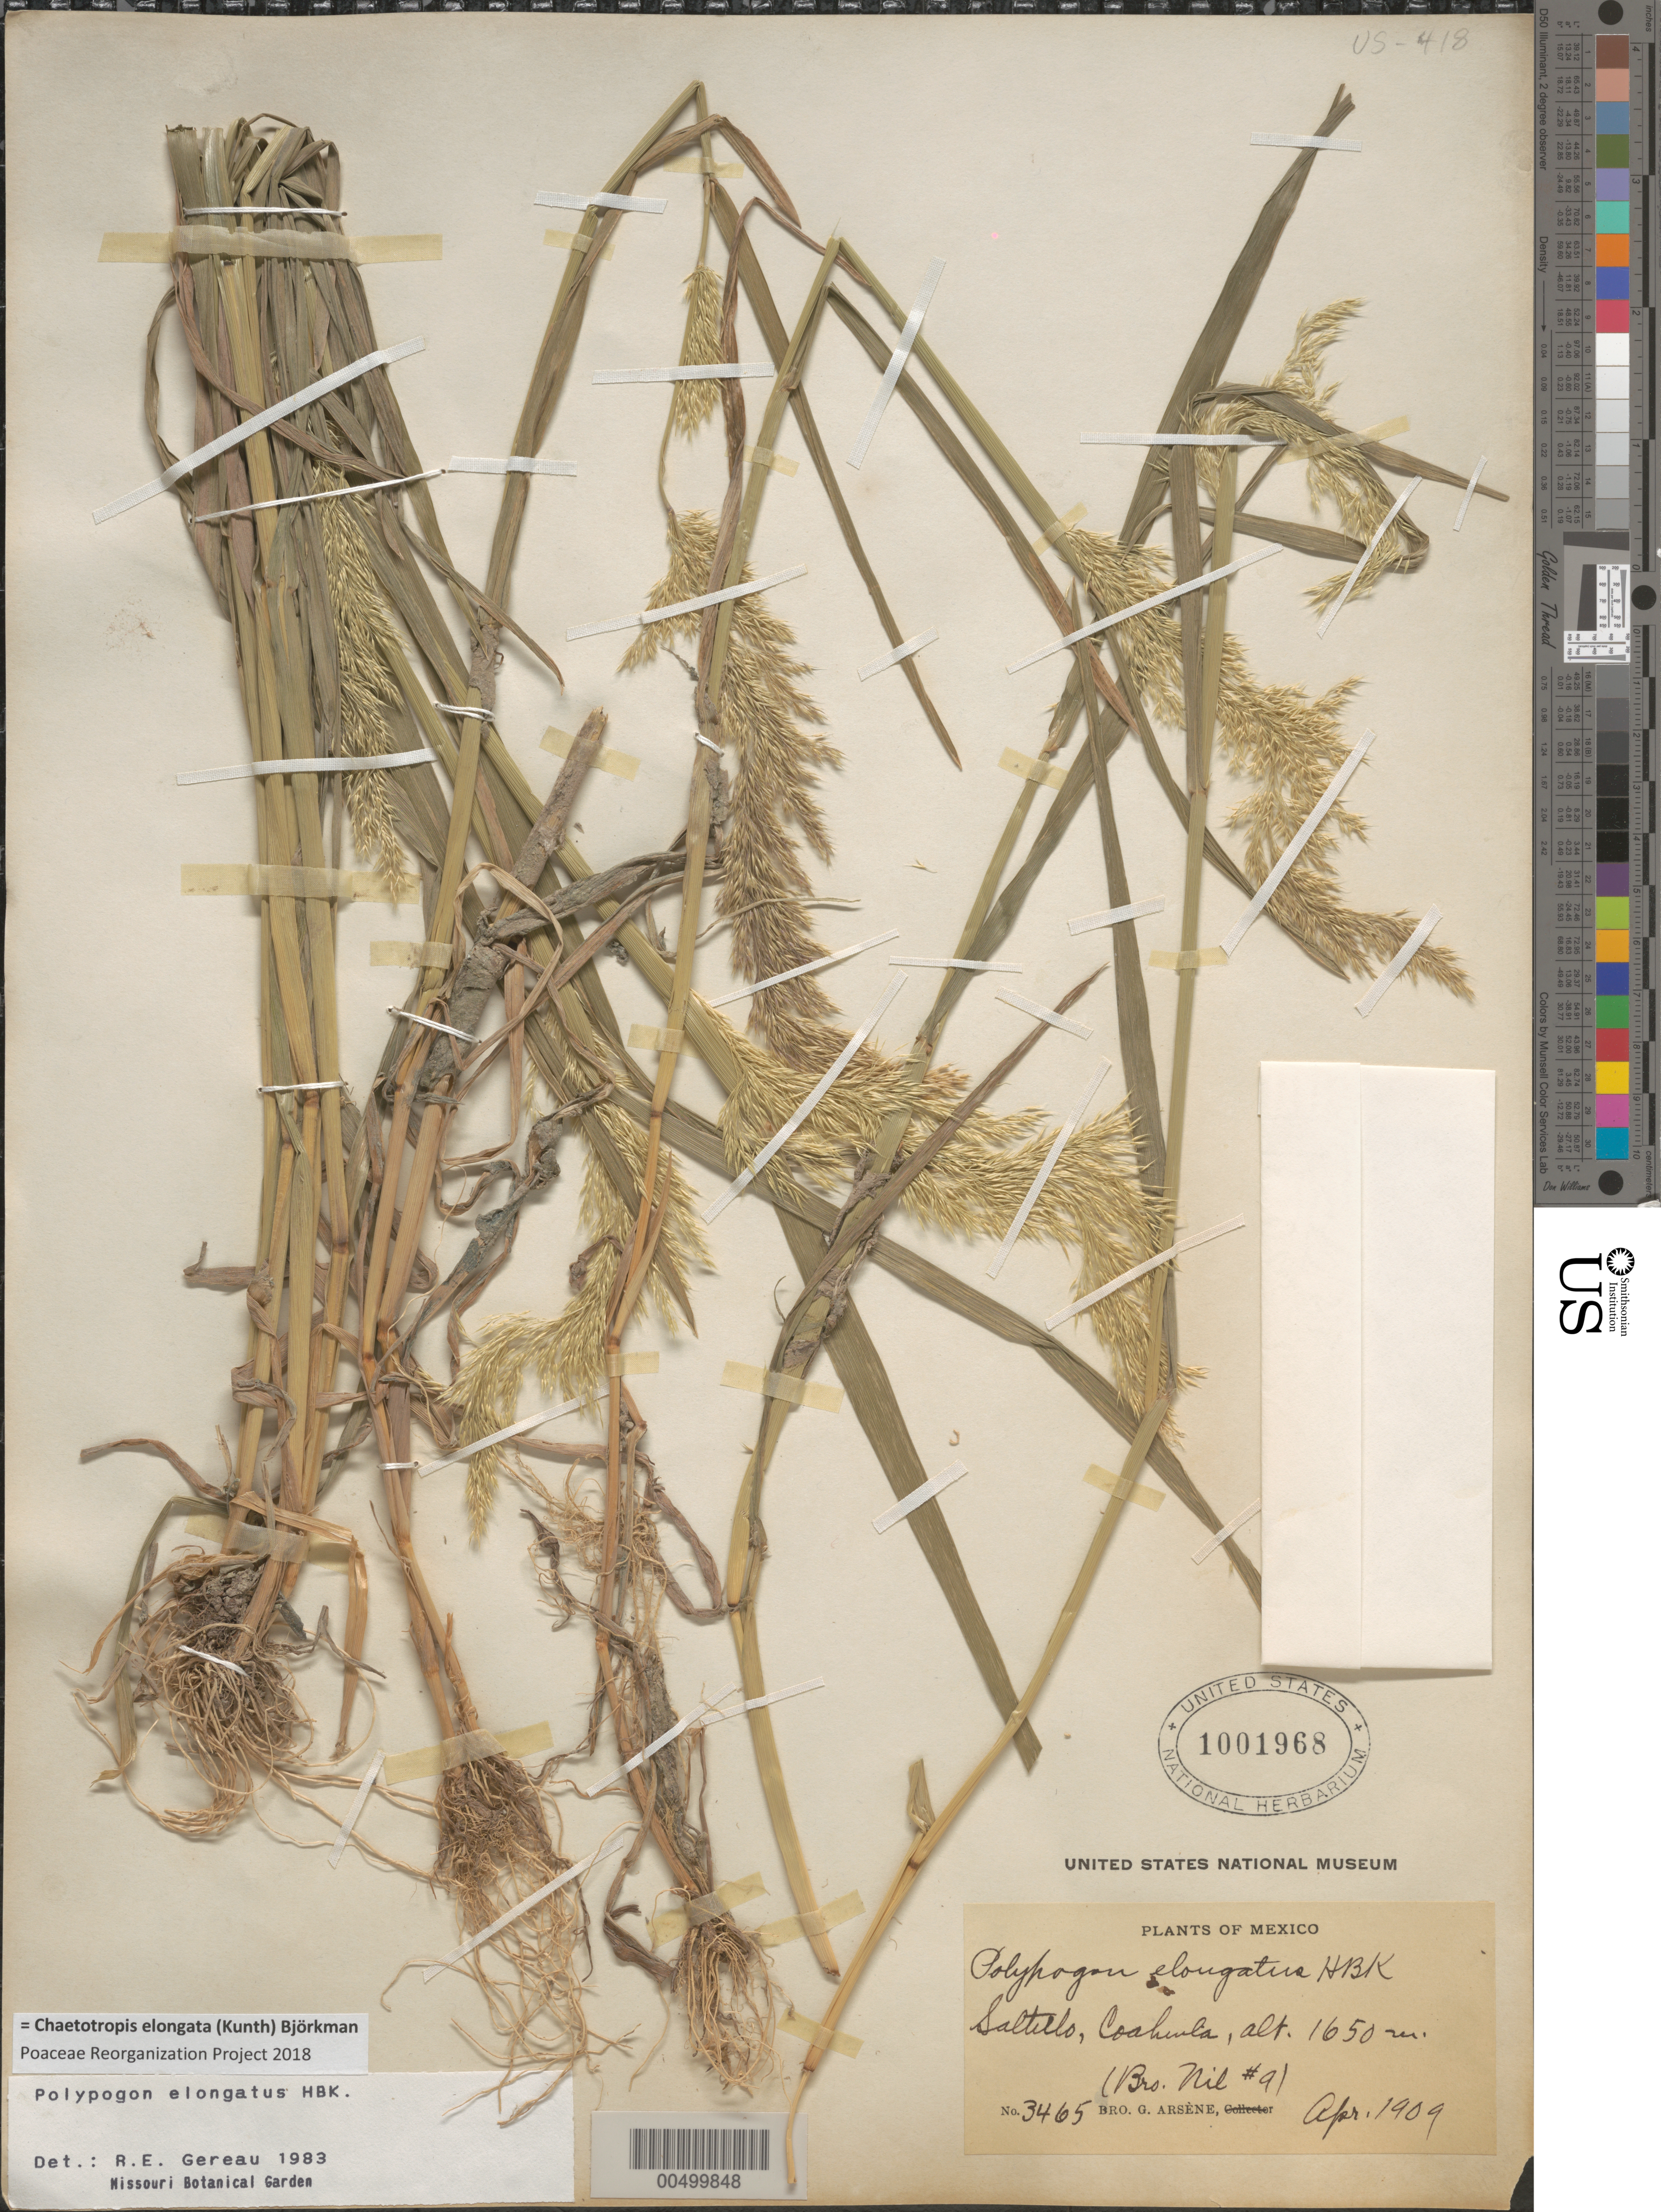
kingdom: Plantae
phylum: Tracheophyta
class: Liliopsida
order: Poales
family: Poaceae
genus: Chaetotropis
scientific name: Chaetotropis elongata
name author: (Kunth) Björkman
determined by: Poaceae Reorganization Project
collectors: Bro. Nil & Bro. G. Arsène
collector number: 3465/9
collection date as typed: Apr 1909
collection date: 1909-04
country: Mexico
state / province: Coahuila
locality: Saltillo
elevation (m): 1650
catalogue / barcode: US 1001968